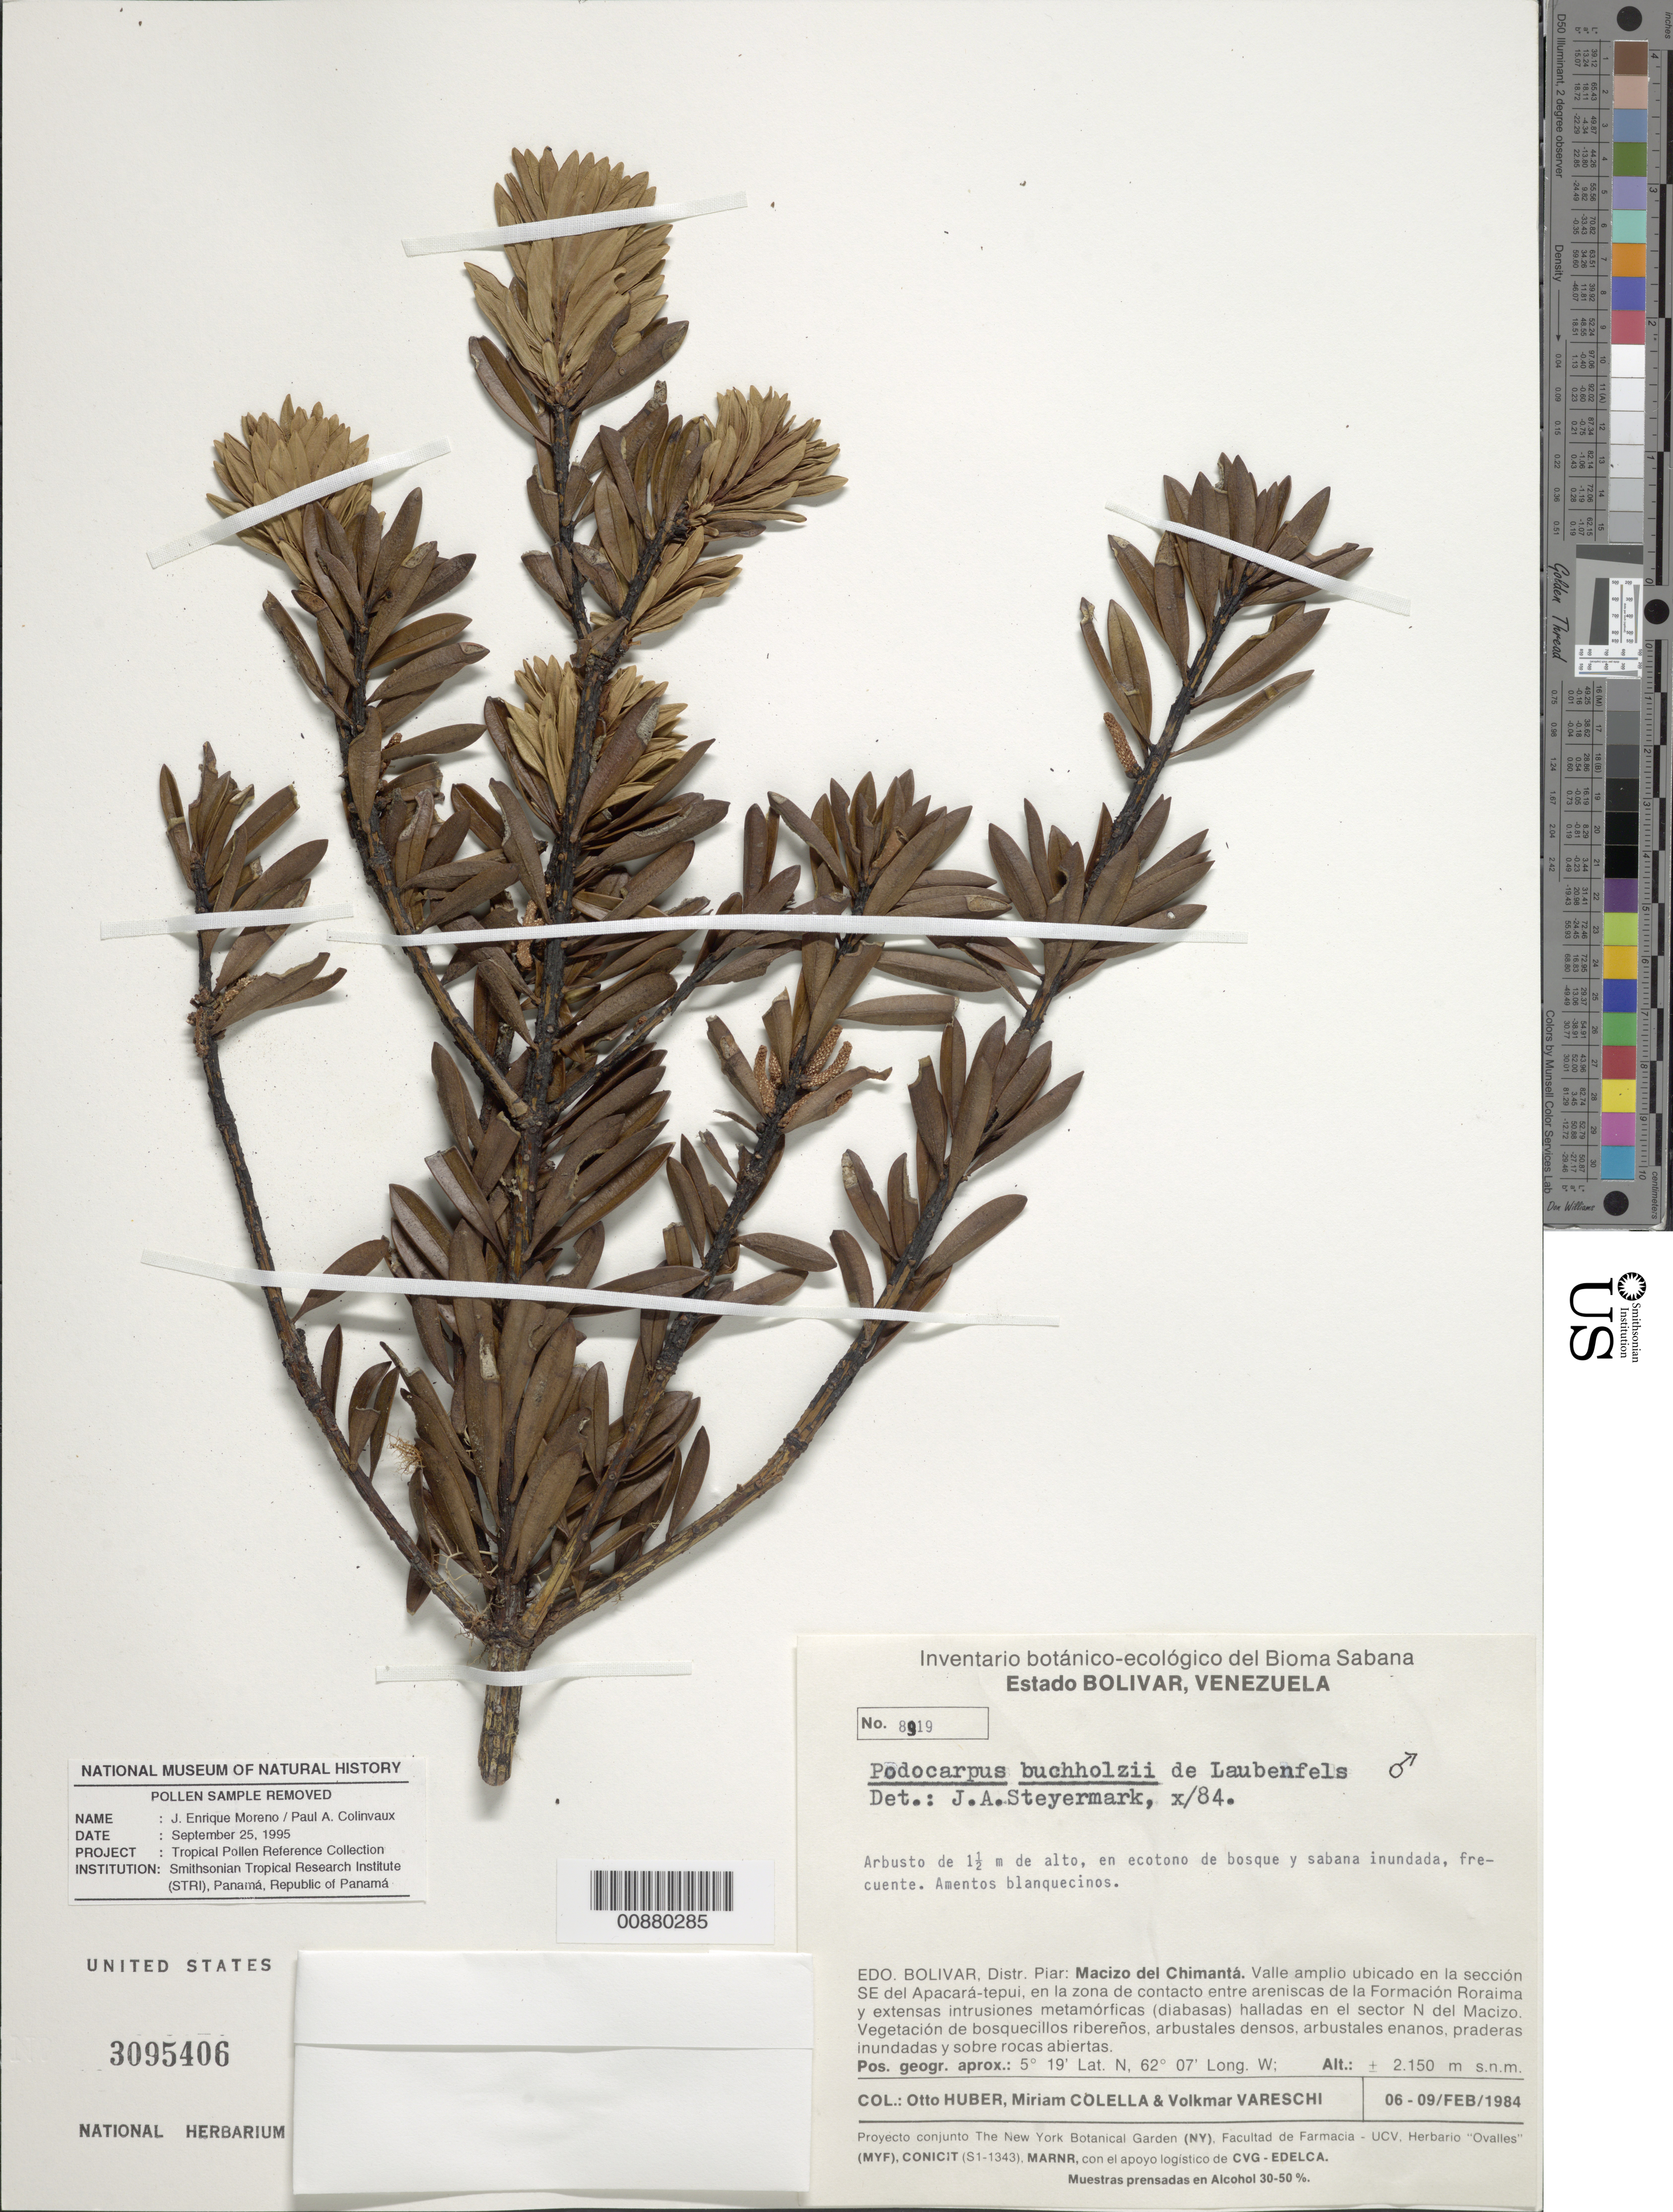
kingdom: Plantae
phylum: Tracheophyta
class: Pinopsida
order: Pinales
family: Podocarpaceae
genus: Podocarpus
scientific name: Podocarpus buchholzii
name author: de Laub.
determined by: Steyermark, Julian A., (VEN)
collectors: O. Huber, M. Colella & V. Vareschi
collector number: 8919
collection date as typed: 6-Feb-85 to 9-Feb-84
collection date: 1984-02-09/1985-02-06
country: Venezuela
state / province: Bolívar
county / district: Piar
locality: Macizo del Chimantá, sector SE del Apacará-tepuí, entre areniscas de la Formacion Roraima y intrusiones halladas en el sector N del Macizo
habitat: Ecotono de bosque y sabana inundada; vegetación de bosquecillos ribereños, arbustales densos, praderas inundadas y sobre rocas abiertas.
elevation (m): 2150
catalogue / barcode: US 3095406